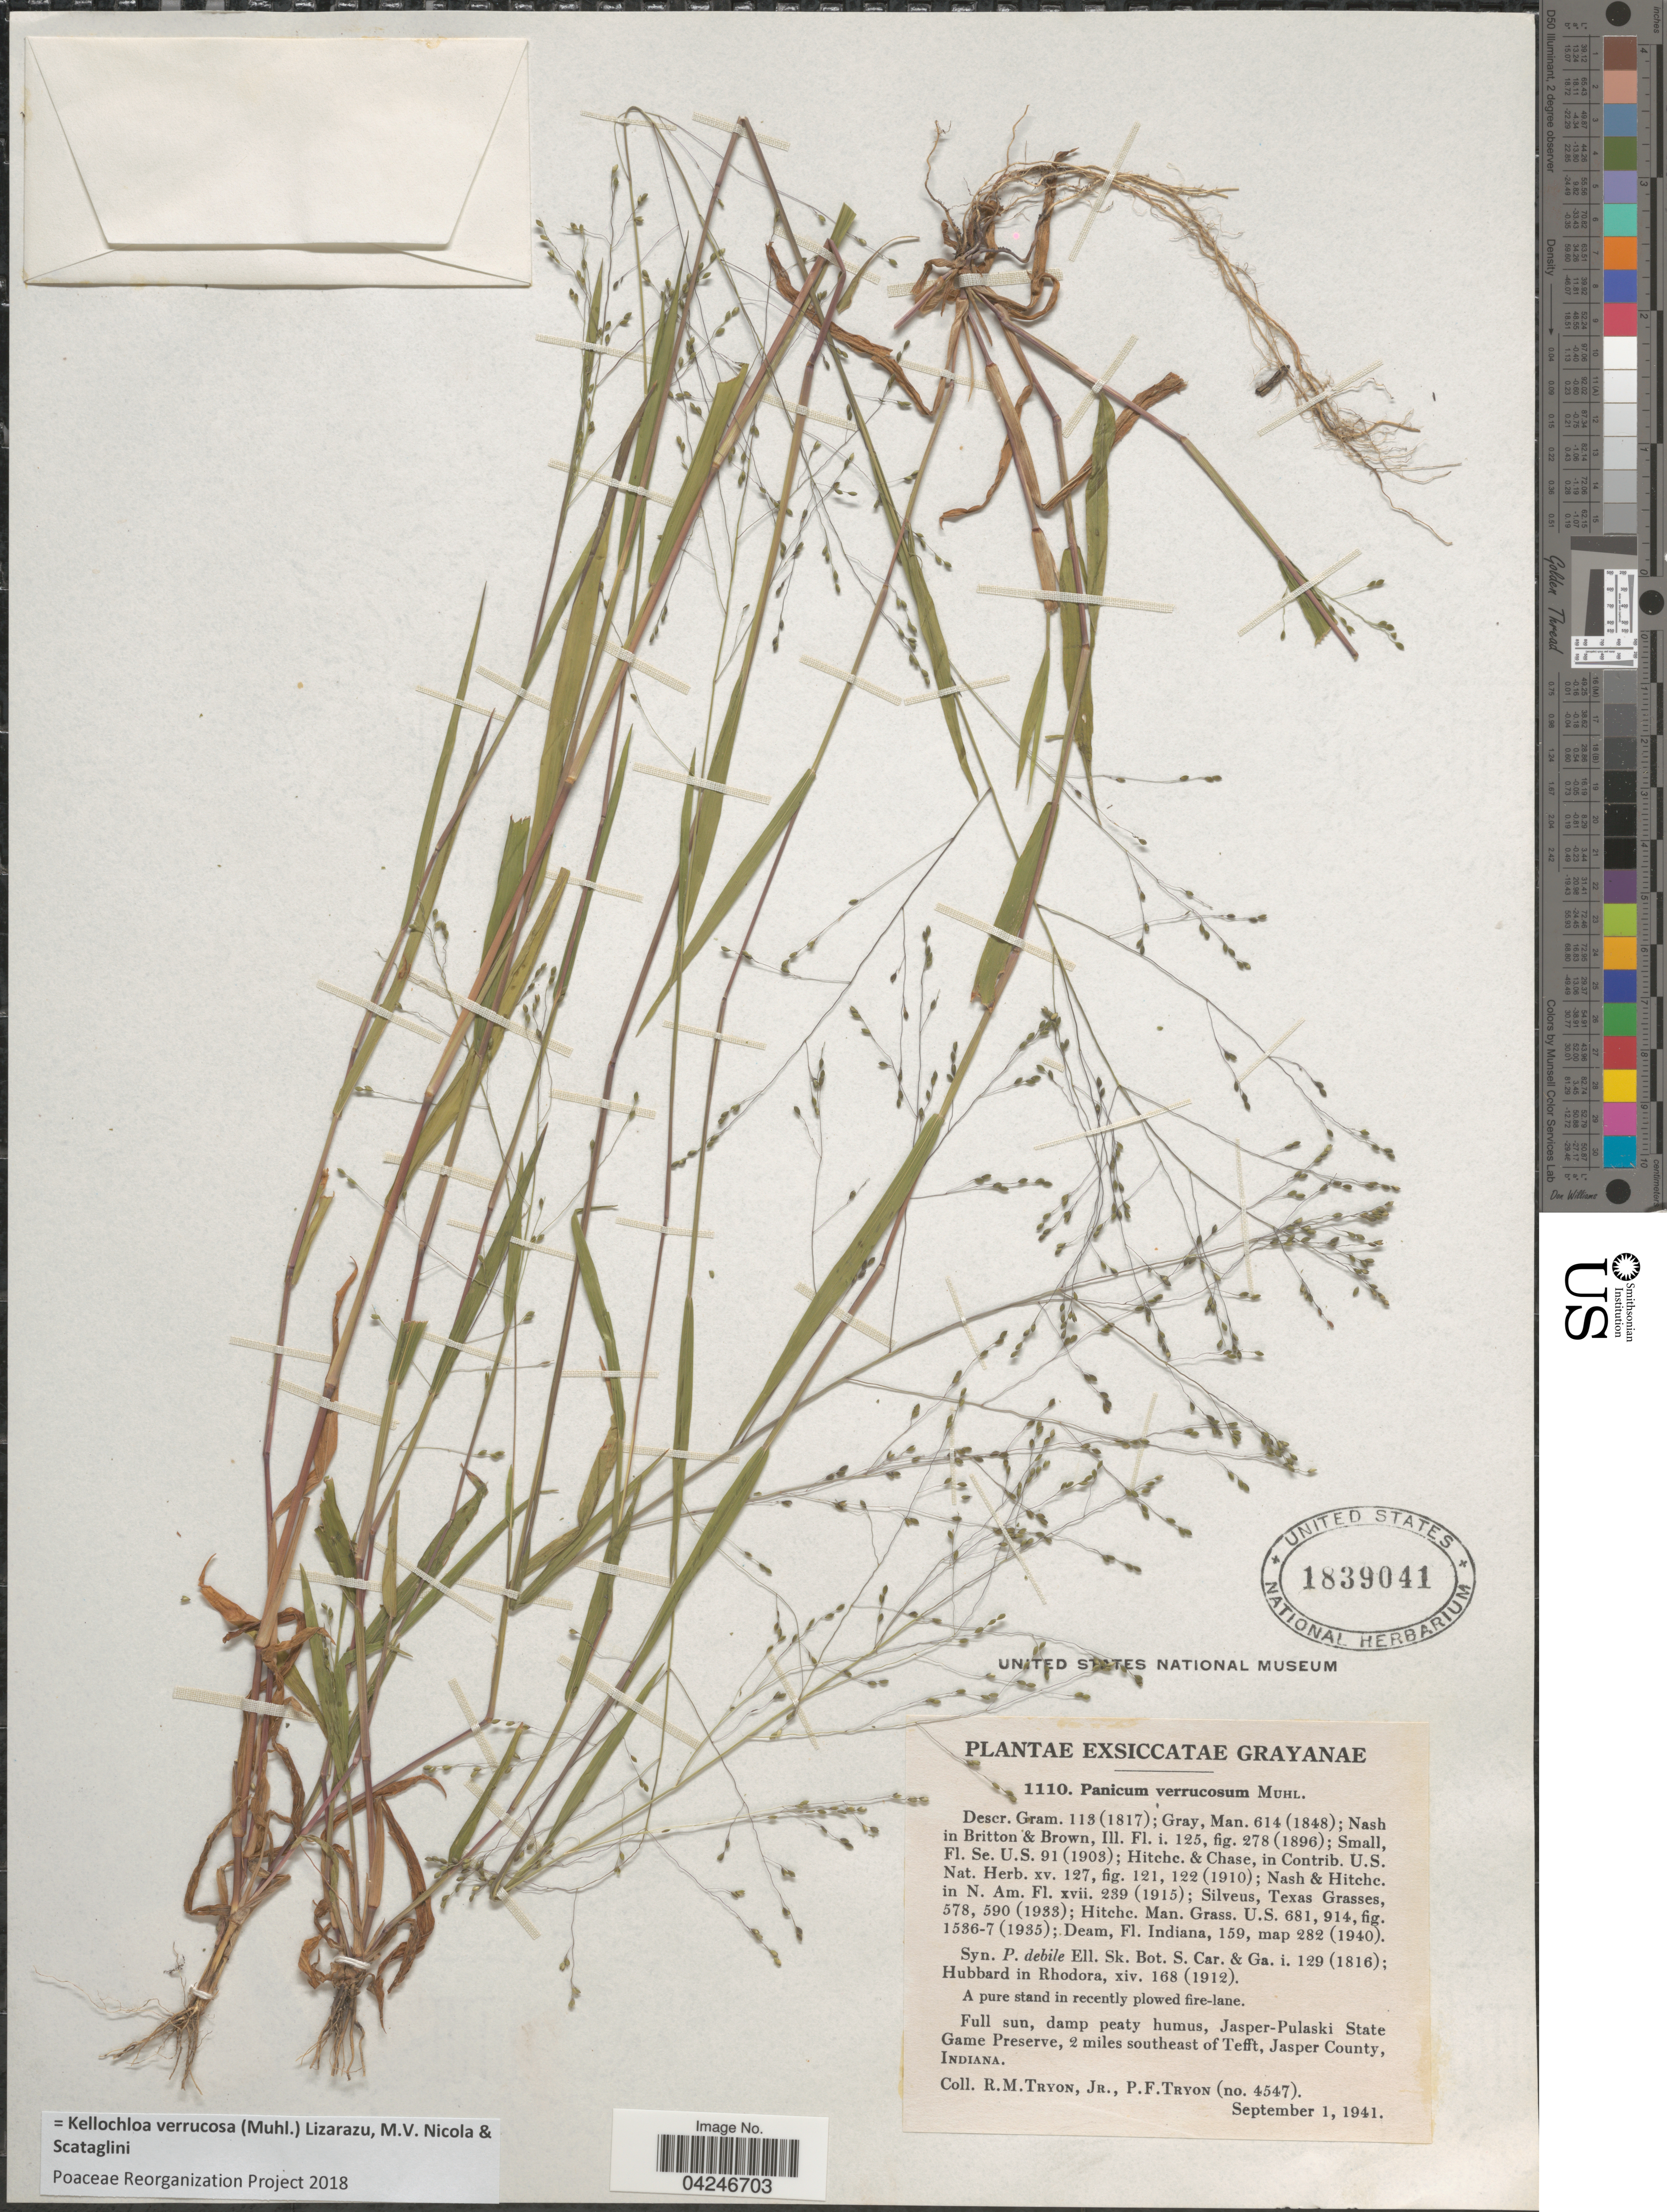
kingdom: Plantae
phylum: Tracheophyta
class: Liliopsida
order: Poales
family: Poaceae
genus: Kellochloa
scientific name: Kellochloa verrucosa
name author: (Muhl.) Lizarazu et al.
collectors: R. Tryon & P. Tryon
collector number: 4547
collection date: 1941-09-01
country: United States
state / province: Indiana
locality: Jasper-Pulaski State Game Preserve, 2 miles southeast of Tefft, Jasper County.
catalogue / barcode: US 1839041